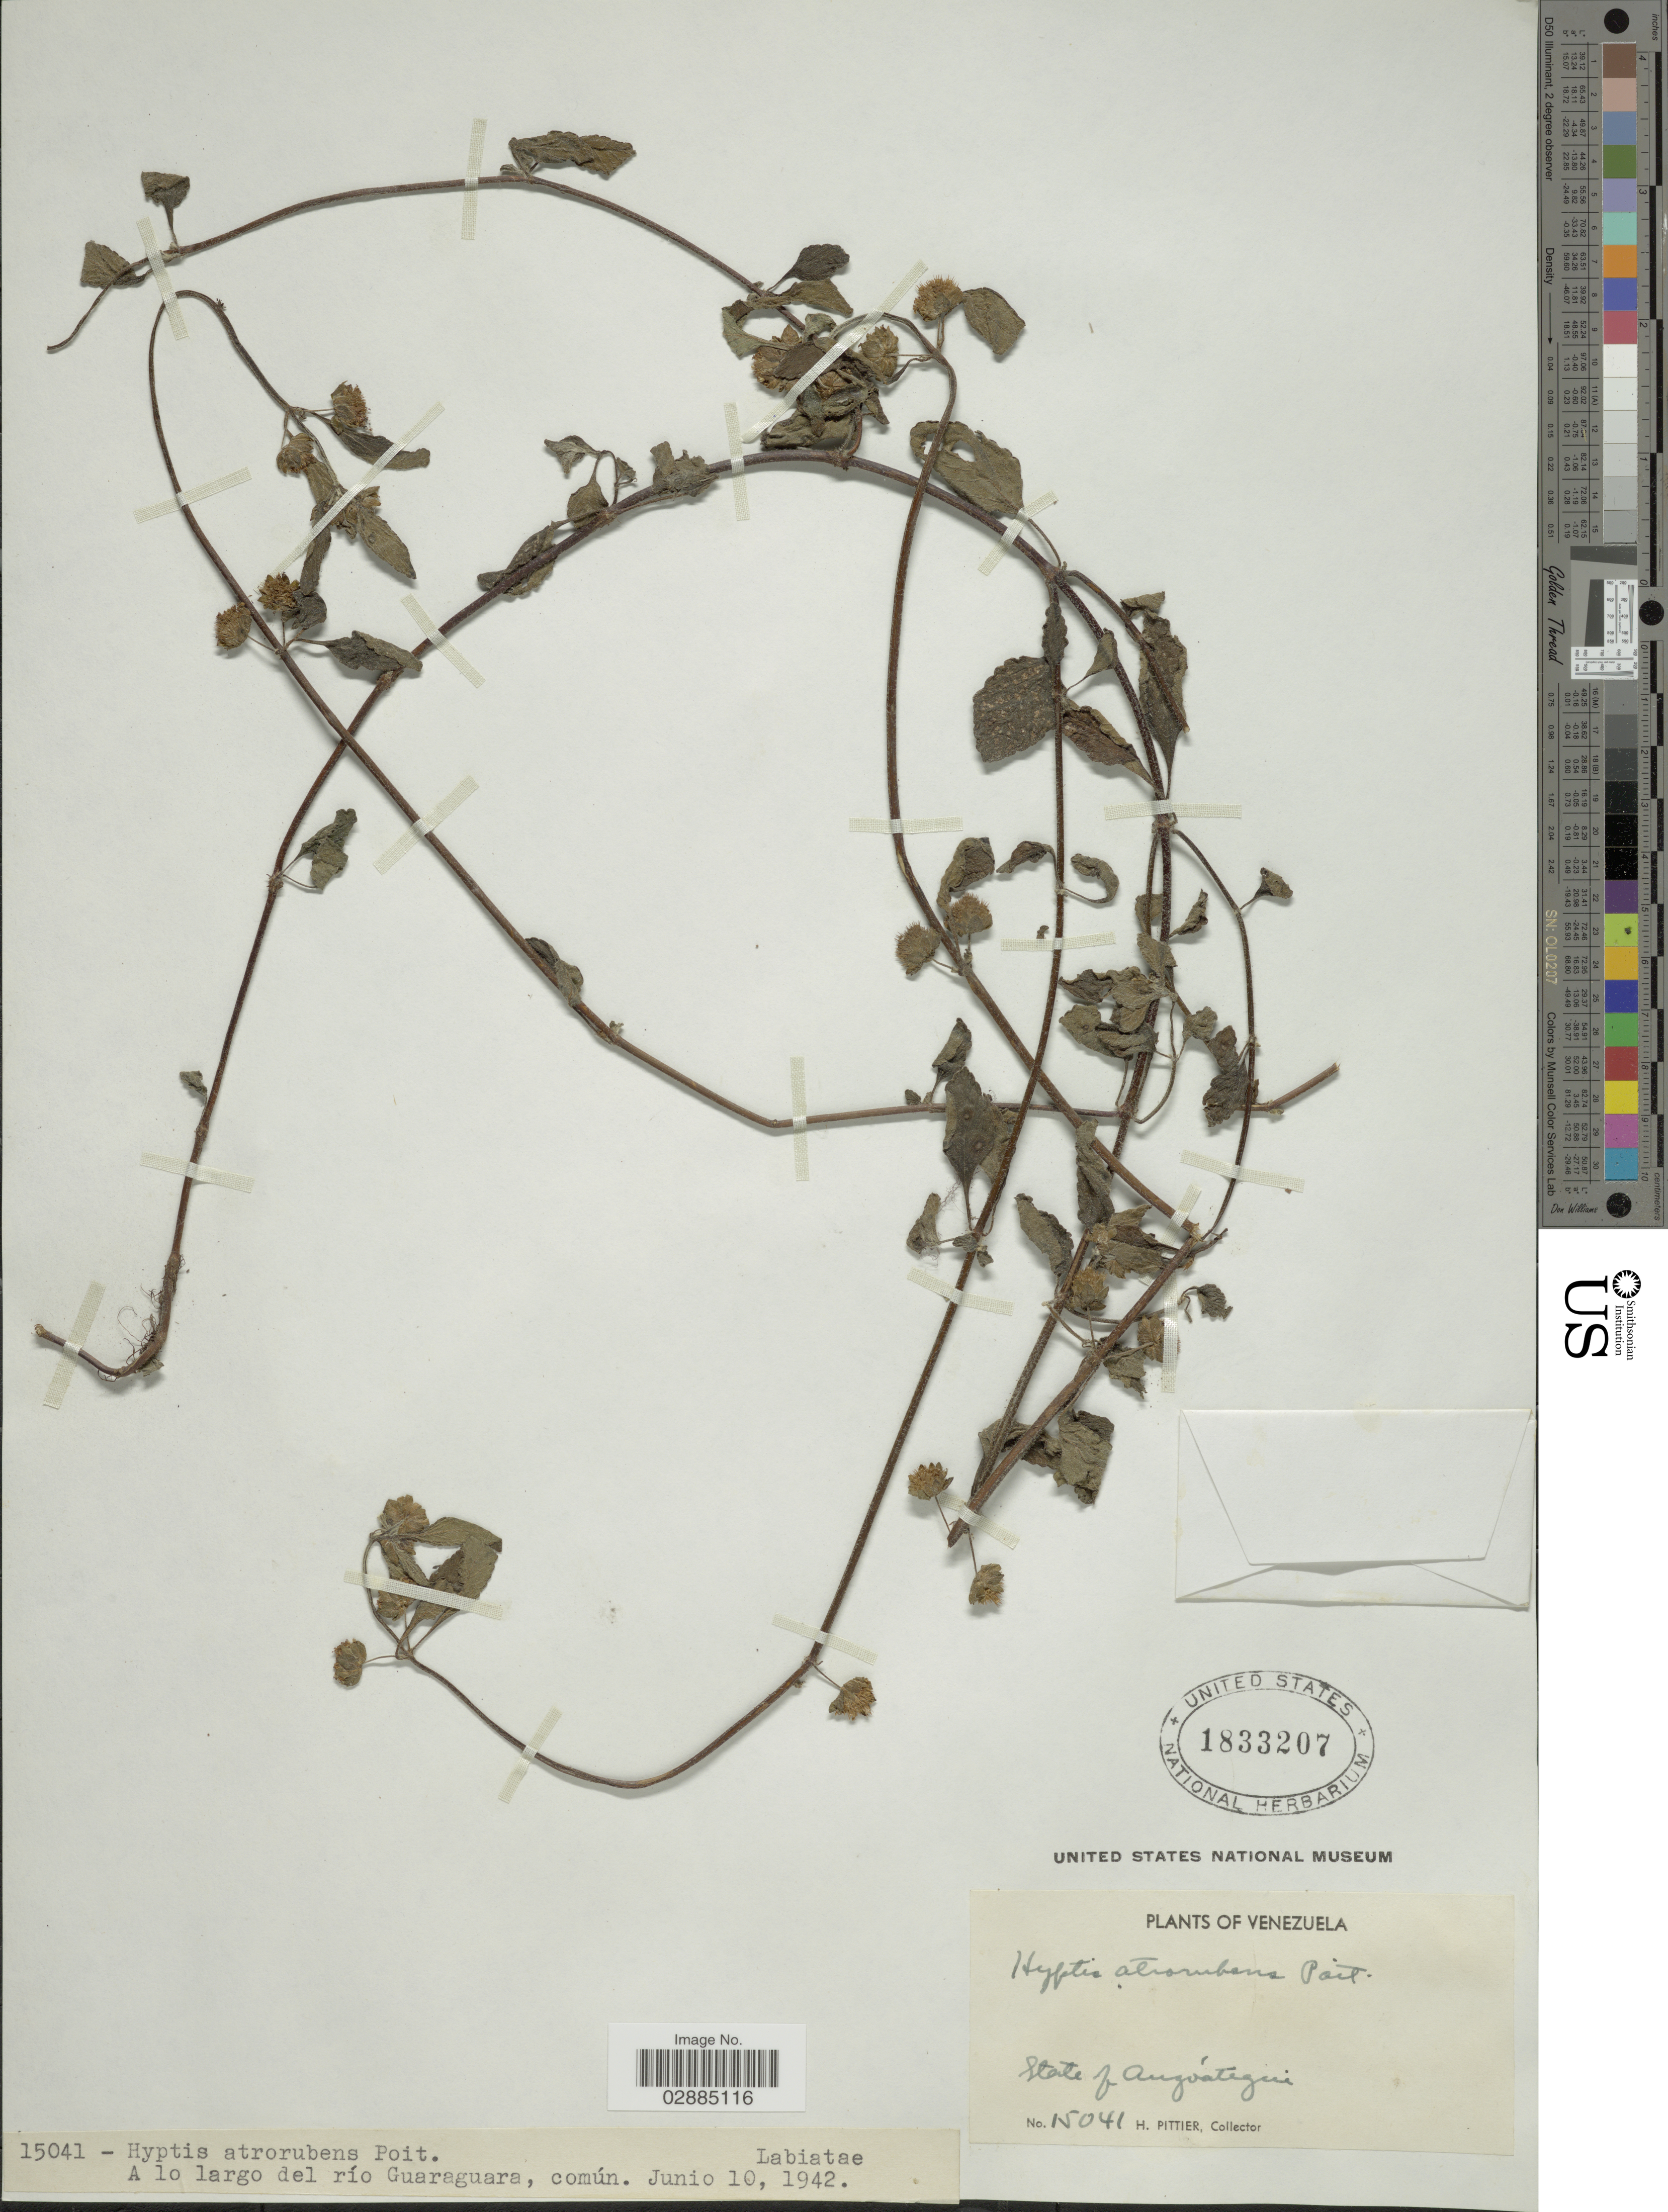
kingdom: Plantae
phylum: Tracheophyta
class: Magnoliopsida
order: Lamiales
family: Lamiaceae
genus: Hyptis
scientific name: Hyptis atrorubens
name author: Poit.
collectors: H. F. Pittier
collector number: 15041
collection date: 1942-06-10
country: Venezuela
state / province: Anzoategui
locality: A lo largo del río Guaraguara.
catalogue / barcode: US 1833207